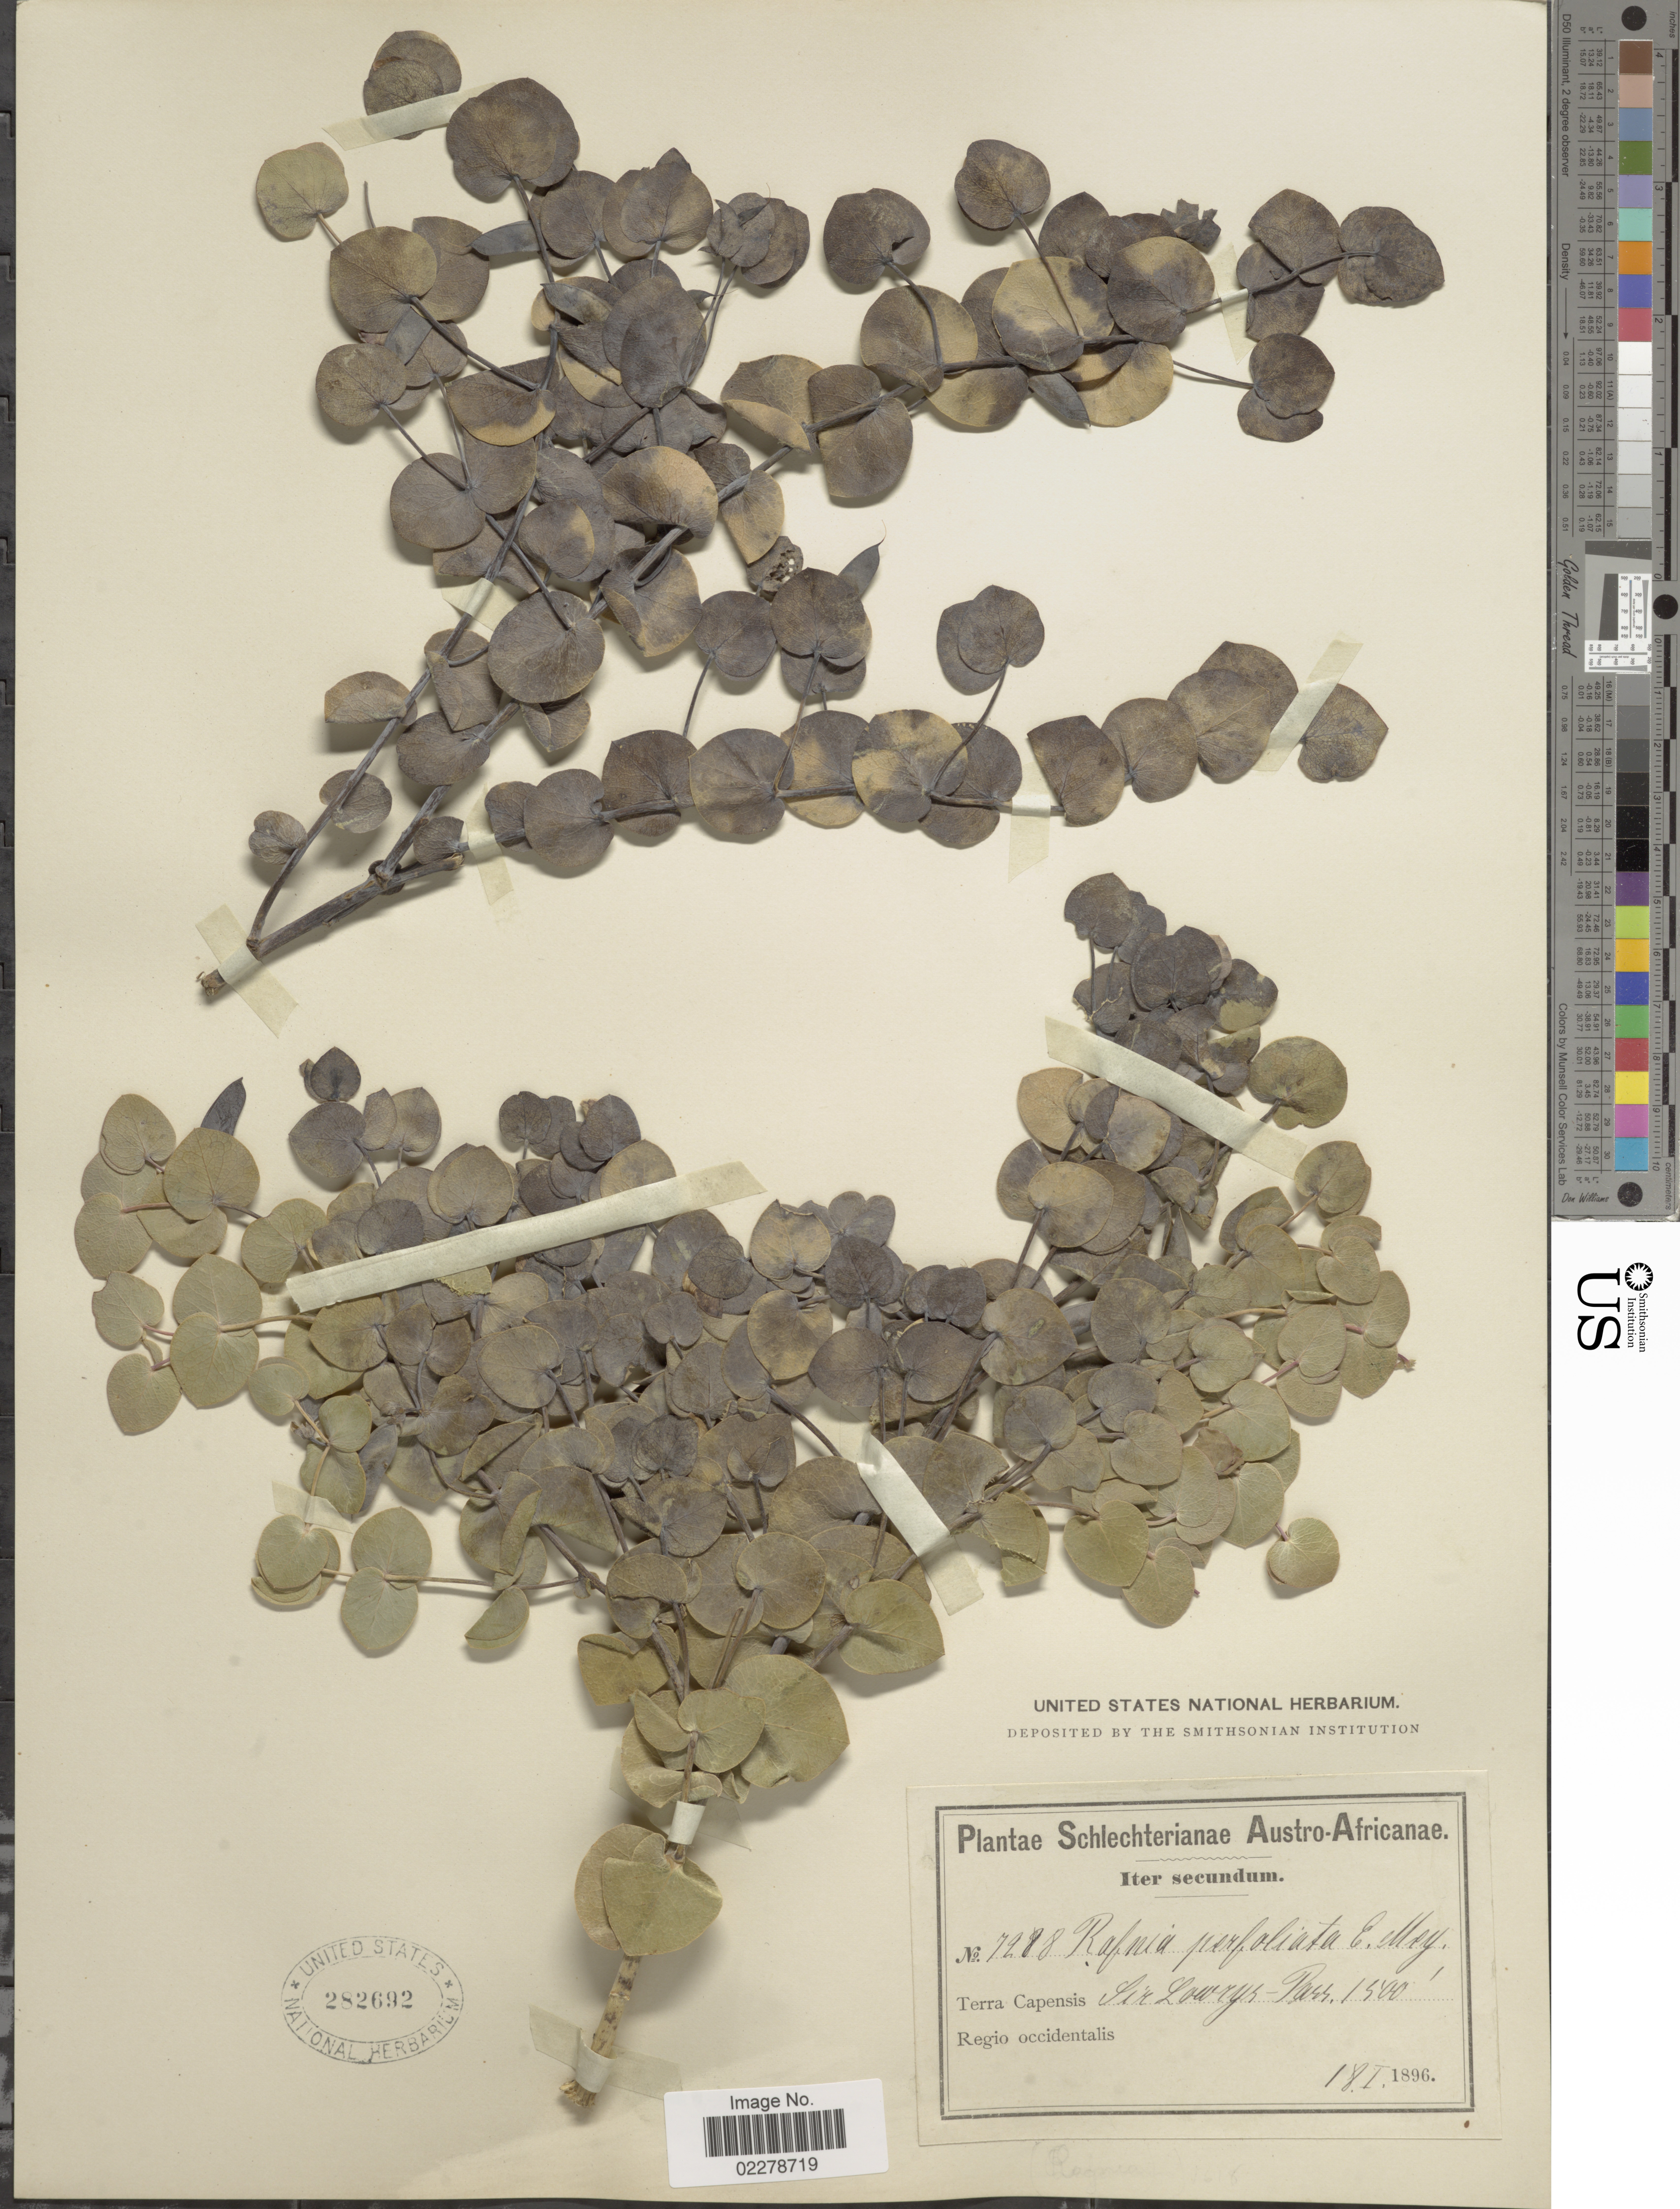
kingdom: Plantae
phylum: Tracheophyta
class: Magnoliopsida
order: Fabales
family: Fabaceae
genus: Rafnia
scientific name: Rafnia perfoliata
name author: (DC.) E. Mey.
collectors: Schlechter, --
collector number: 7988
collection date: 1896-01-18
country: South Africa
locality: Austro - Africanae. Terra Capensis. Sir Lowrys-Pass. Regio occidentalis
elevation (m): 457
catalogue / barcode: US 282692